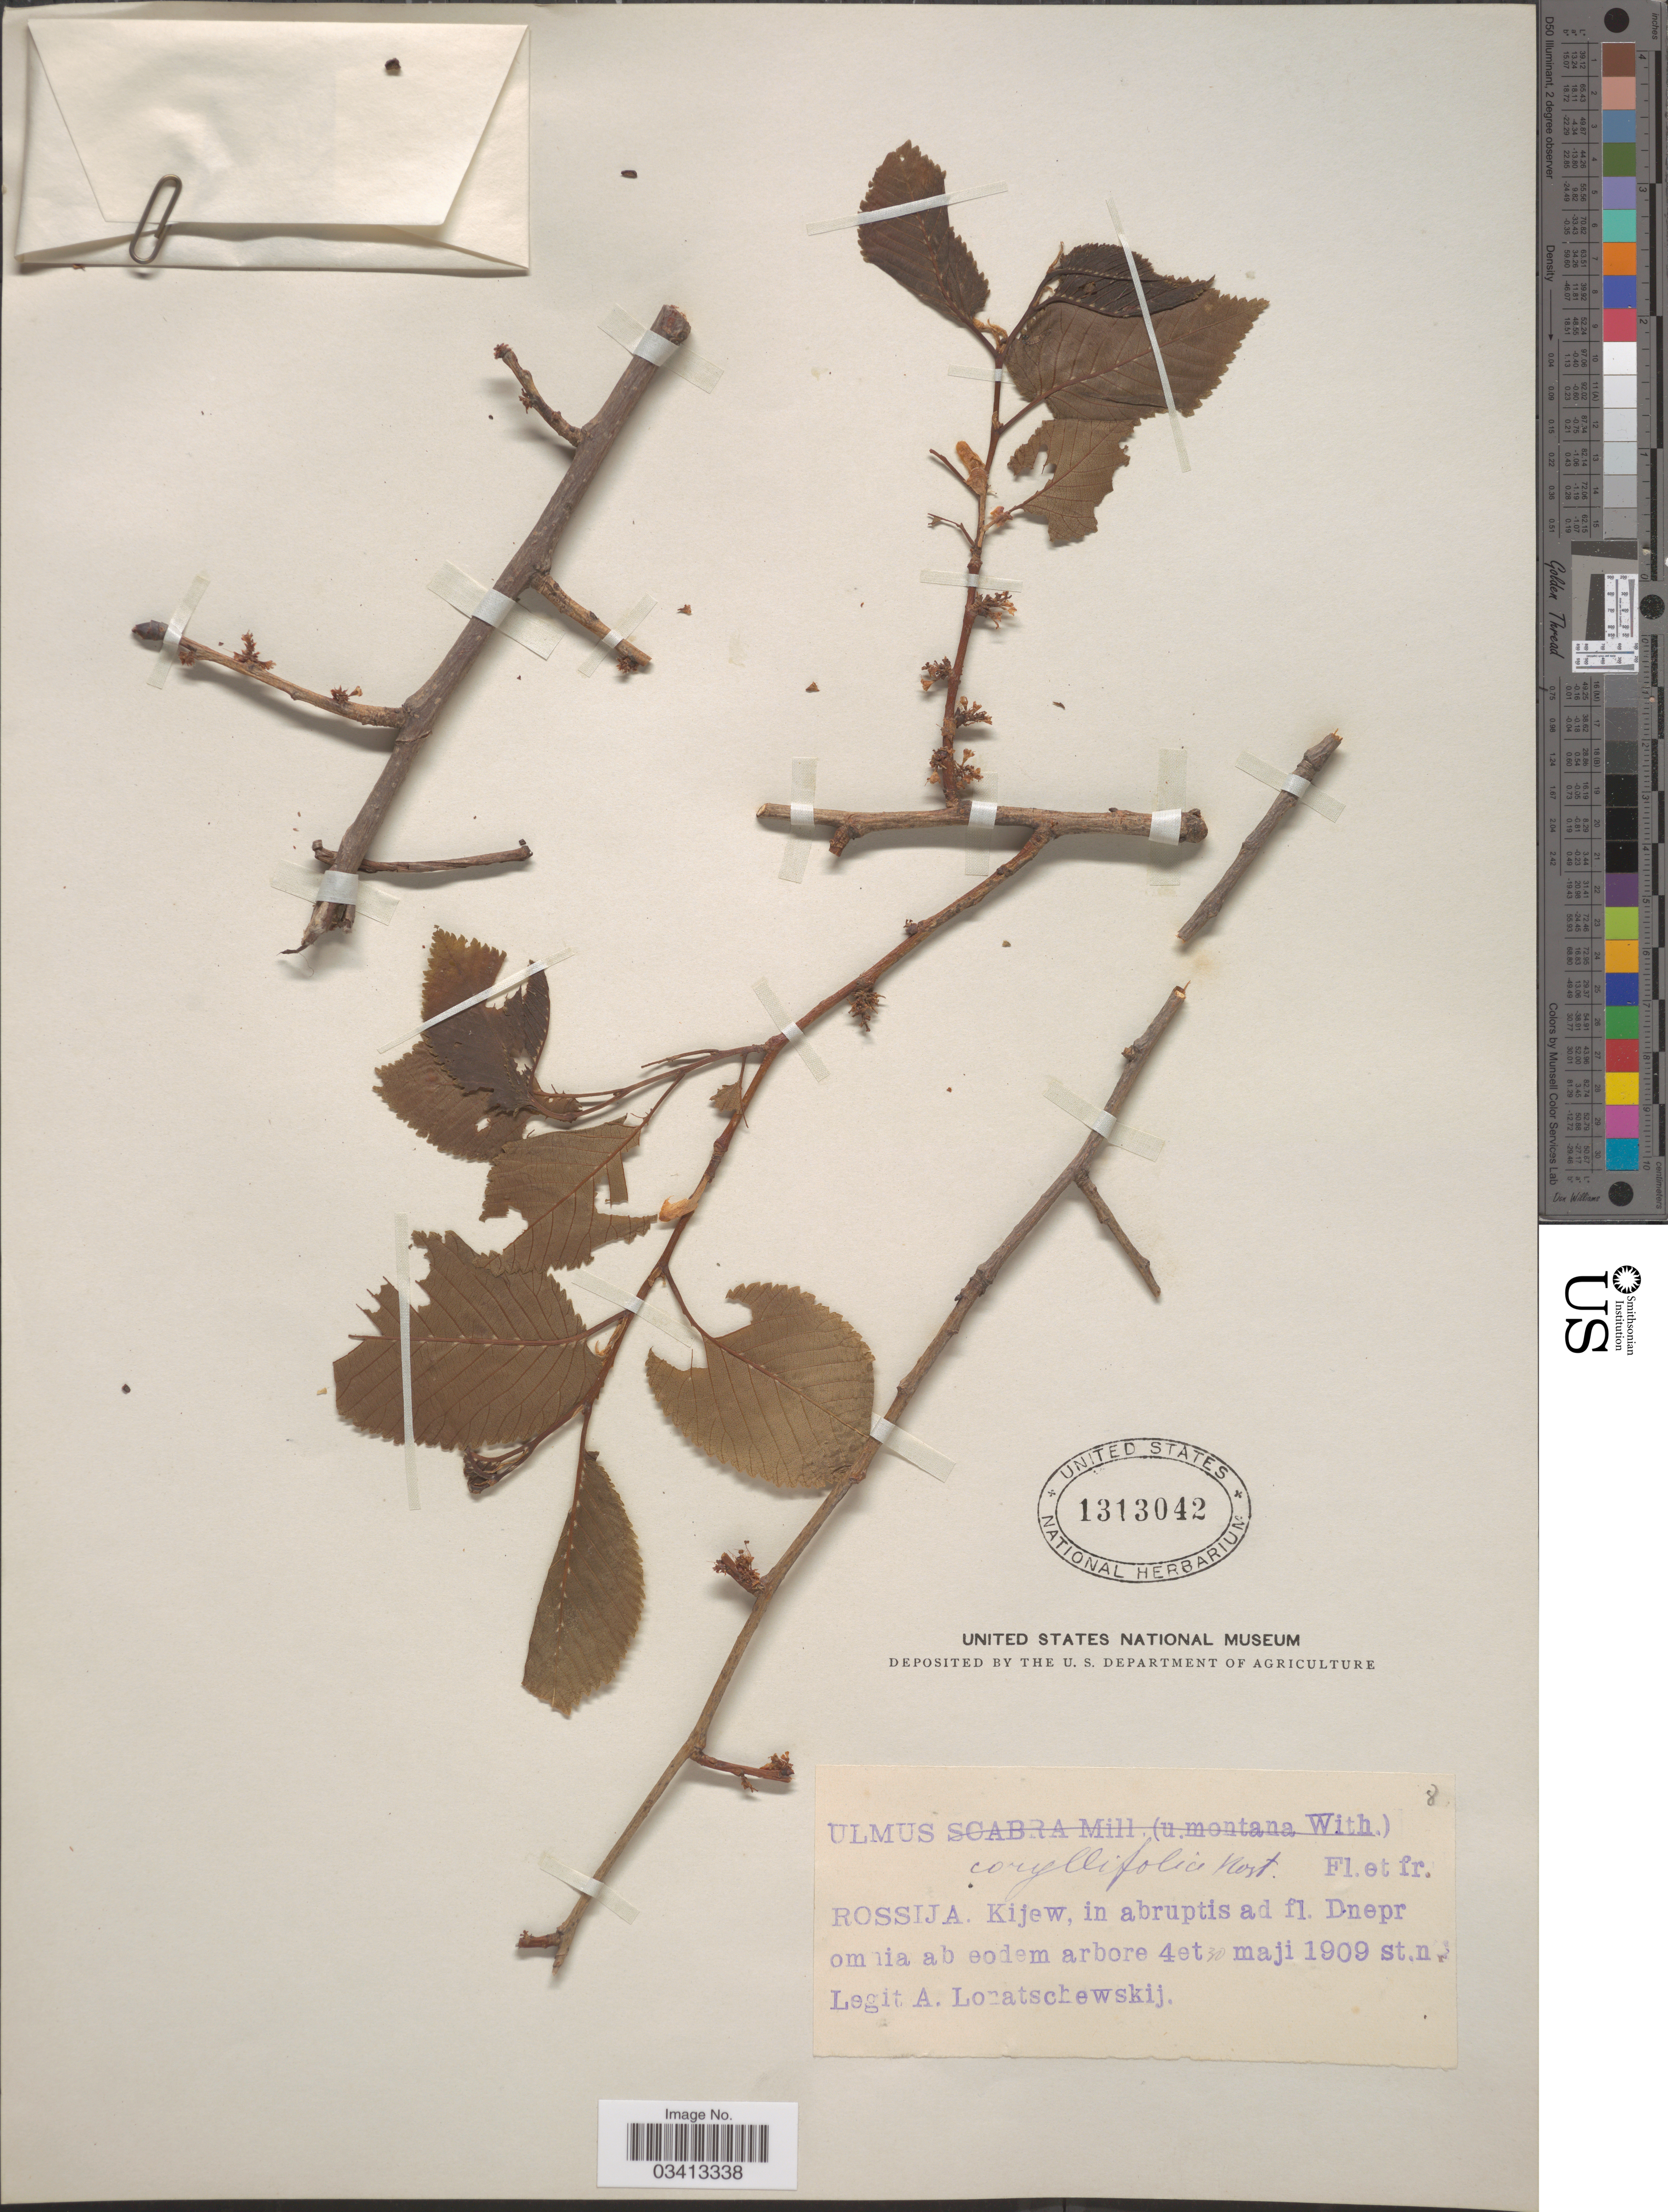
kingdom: Plantae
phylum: Tracheophyta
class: Magnoliopsida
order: Rosales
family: Ulmaceae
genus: Ulmus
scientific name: Ulmus corylifolia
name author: Host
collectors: A. Lonatschewskij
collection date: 1909-05-04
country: Ukraine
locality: Rossija. Kijew, in abruptis ad fl. Dnepr omnia ab eodem arbore.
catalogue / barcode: US 1313042